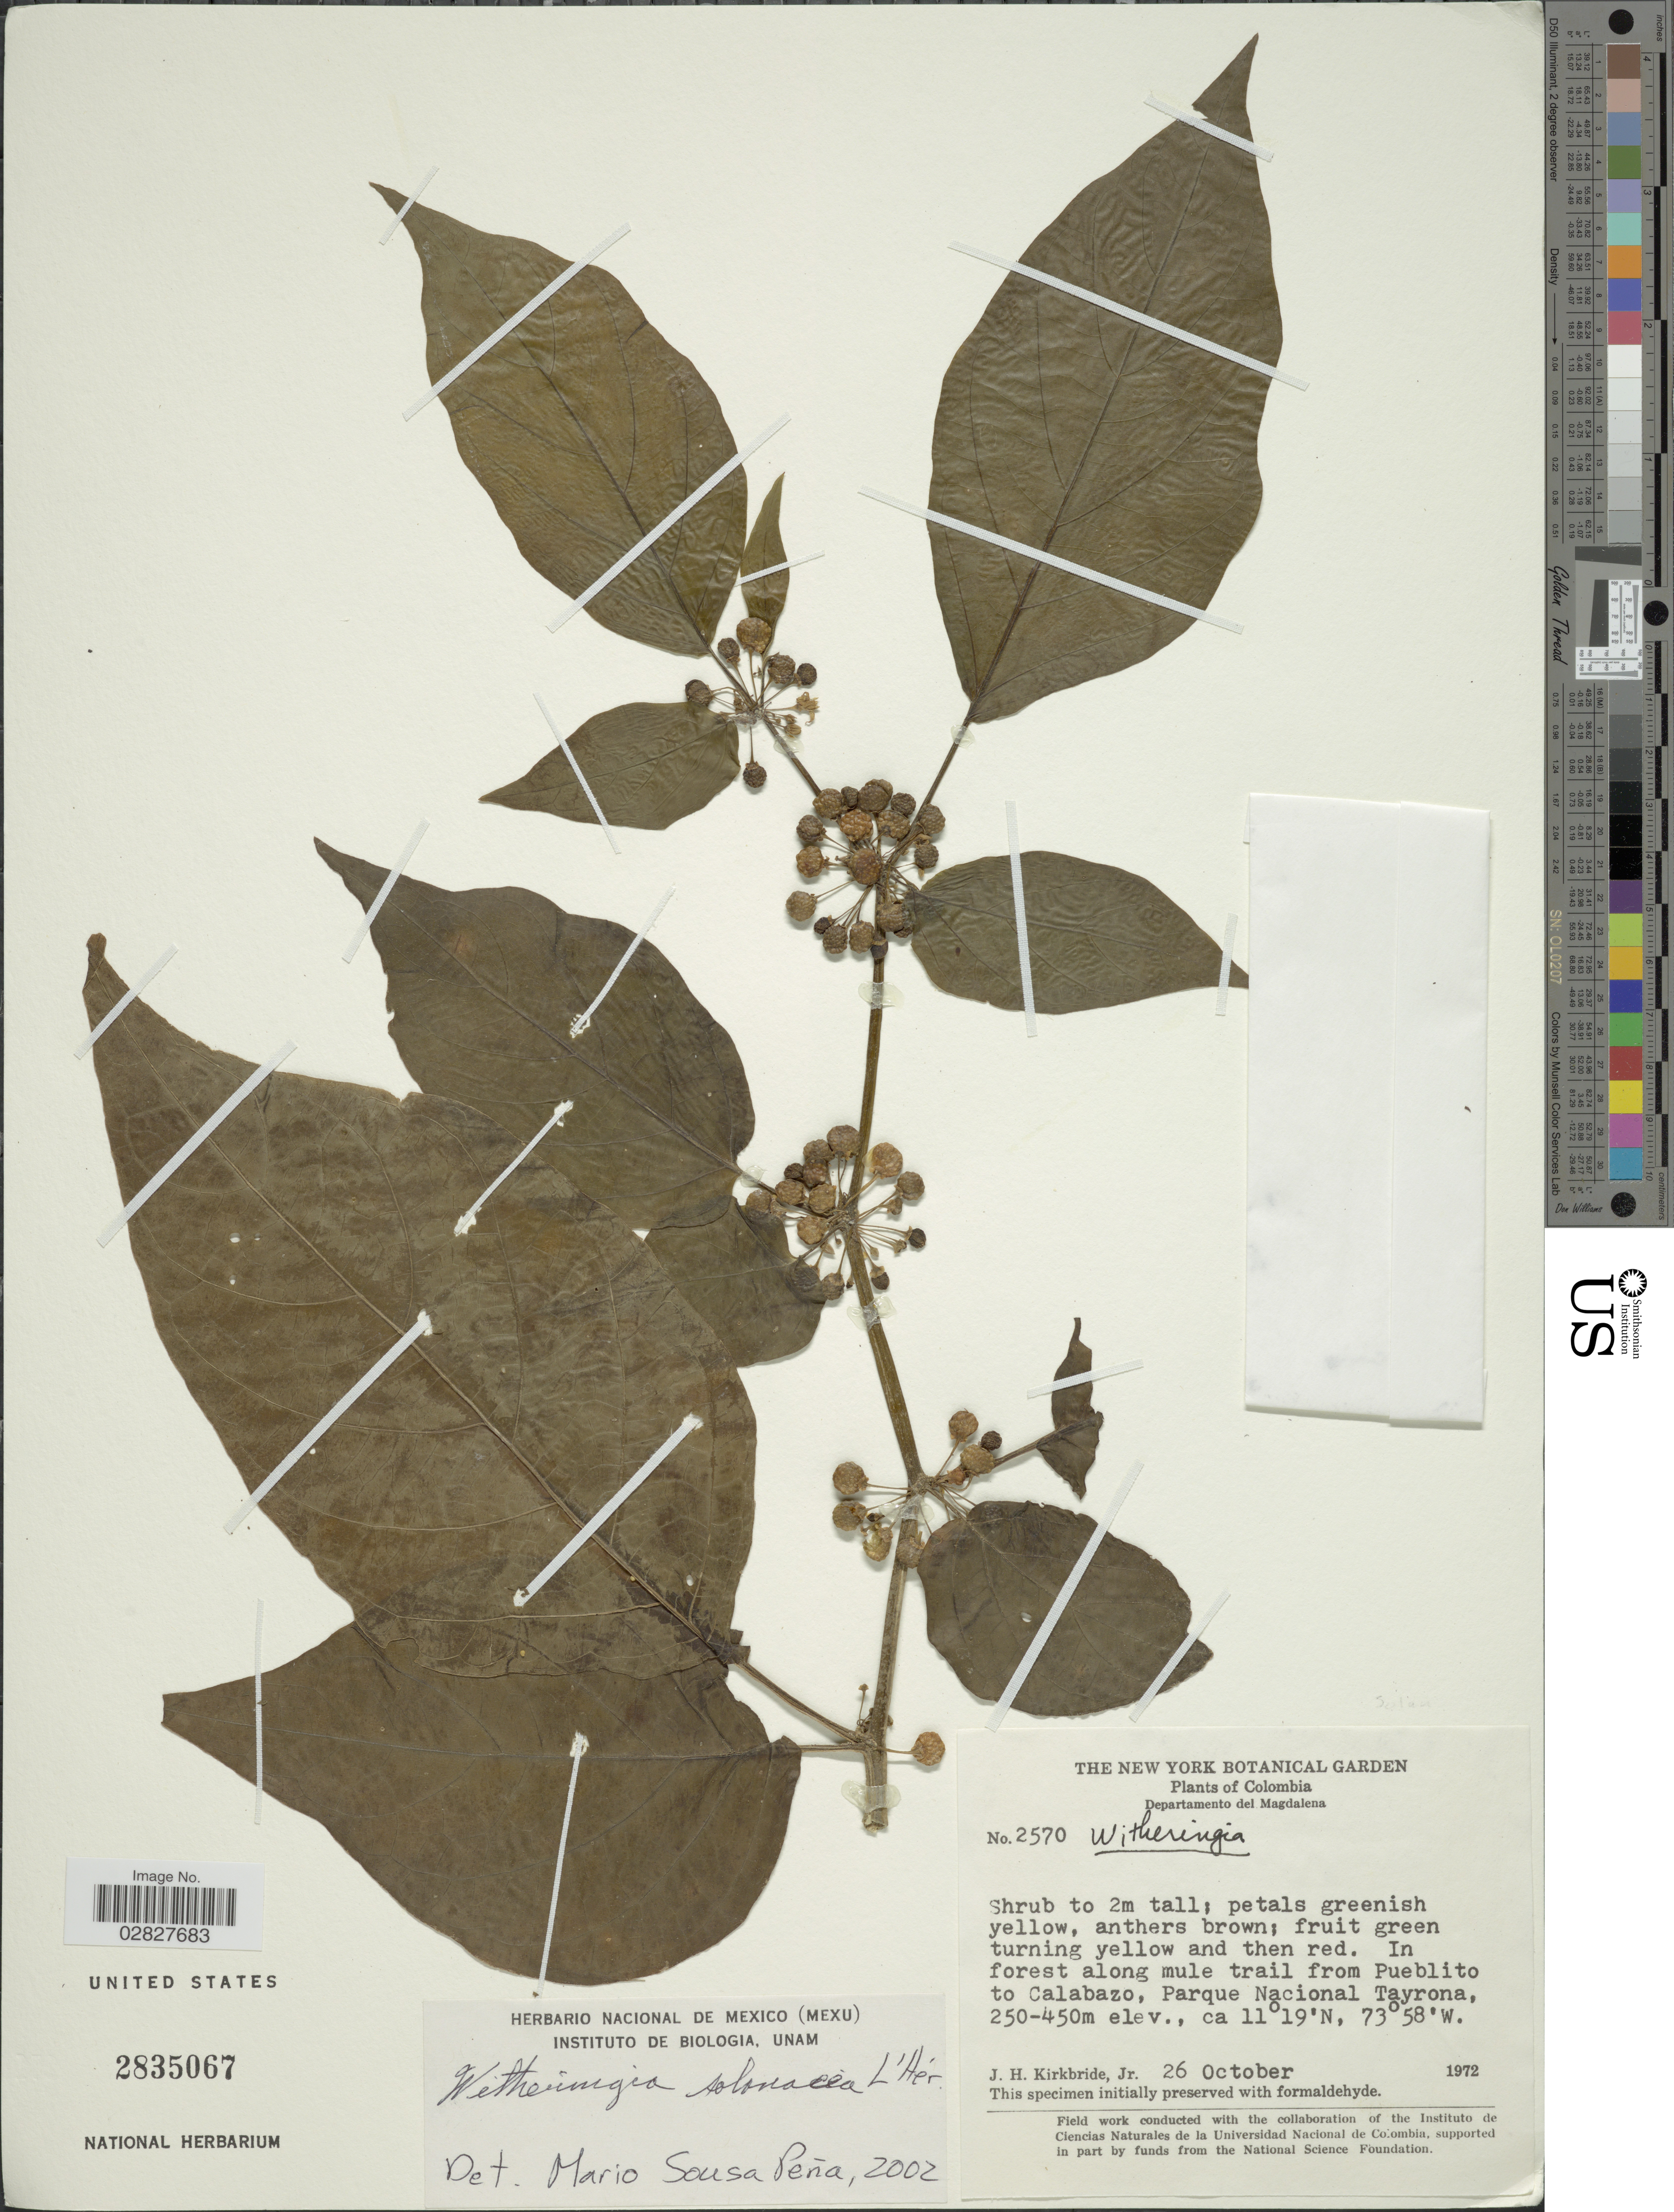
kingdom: Plantae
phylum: Tracheophyta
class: Magnoliopsida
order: Solanales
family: Solanaceae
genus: Witheringia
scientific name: Witheringia solanacea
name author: L'Hér.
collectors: J. H. Kirkbride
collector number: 2570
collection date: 1972-10-26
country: Colombia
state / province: Magdalena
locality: Departamento del Magdalena. In forest along mule trail from Pueblito to Calabazo, Parque Nacional Tayrona.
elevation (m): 250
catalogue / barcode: US 2835067